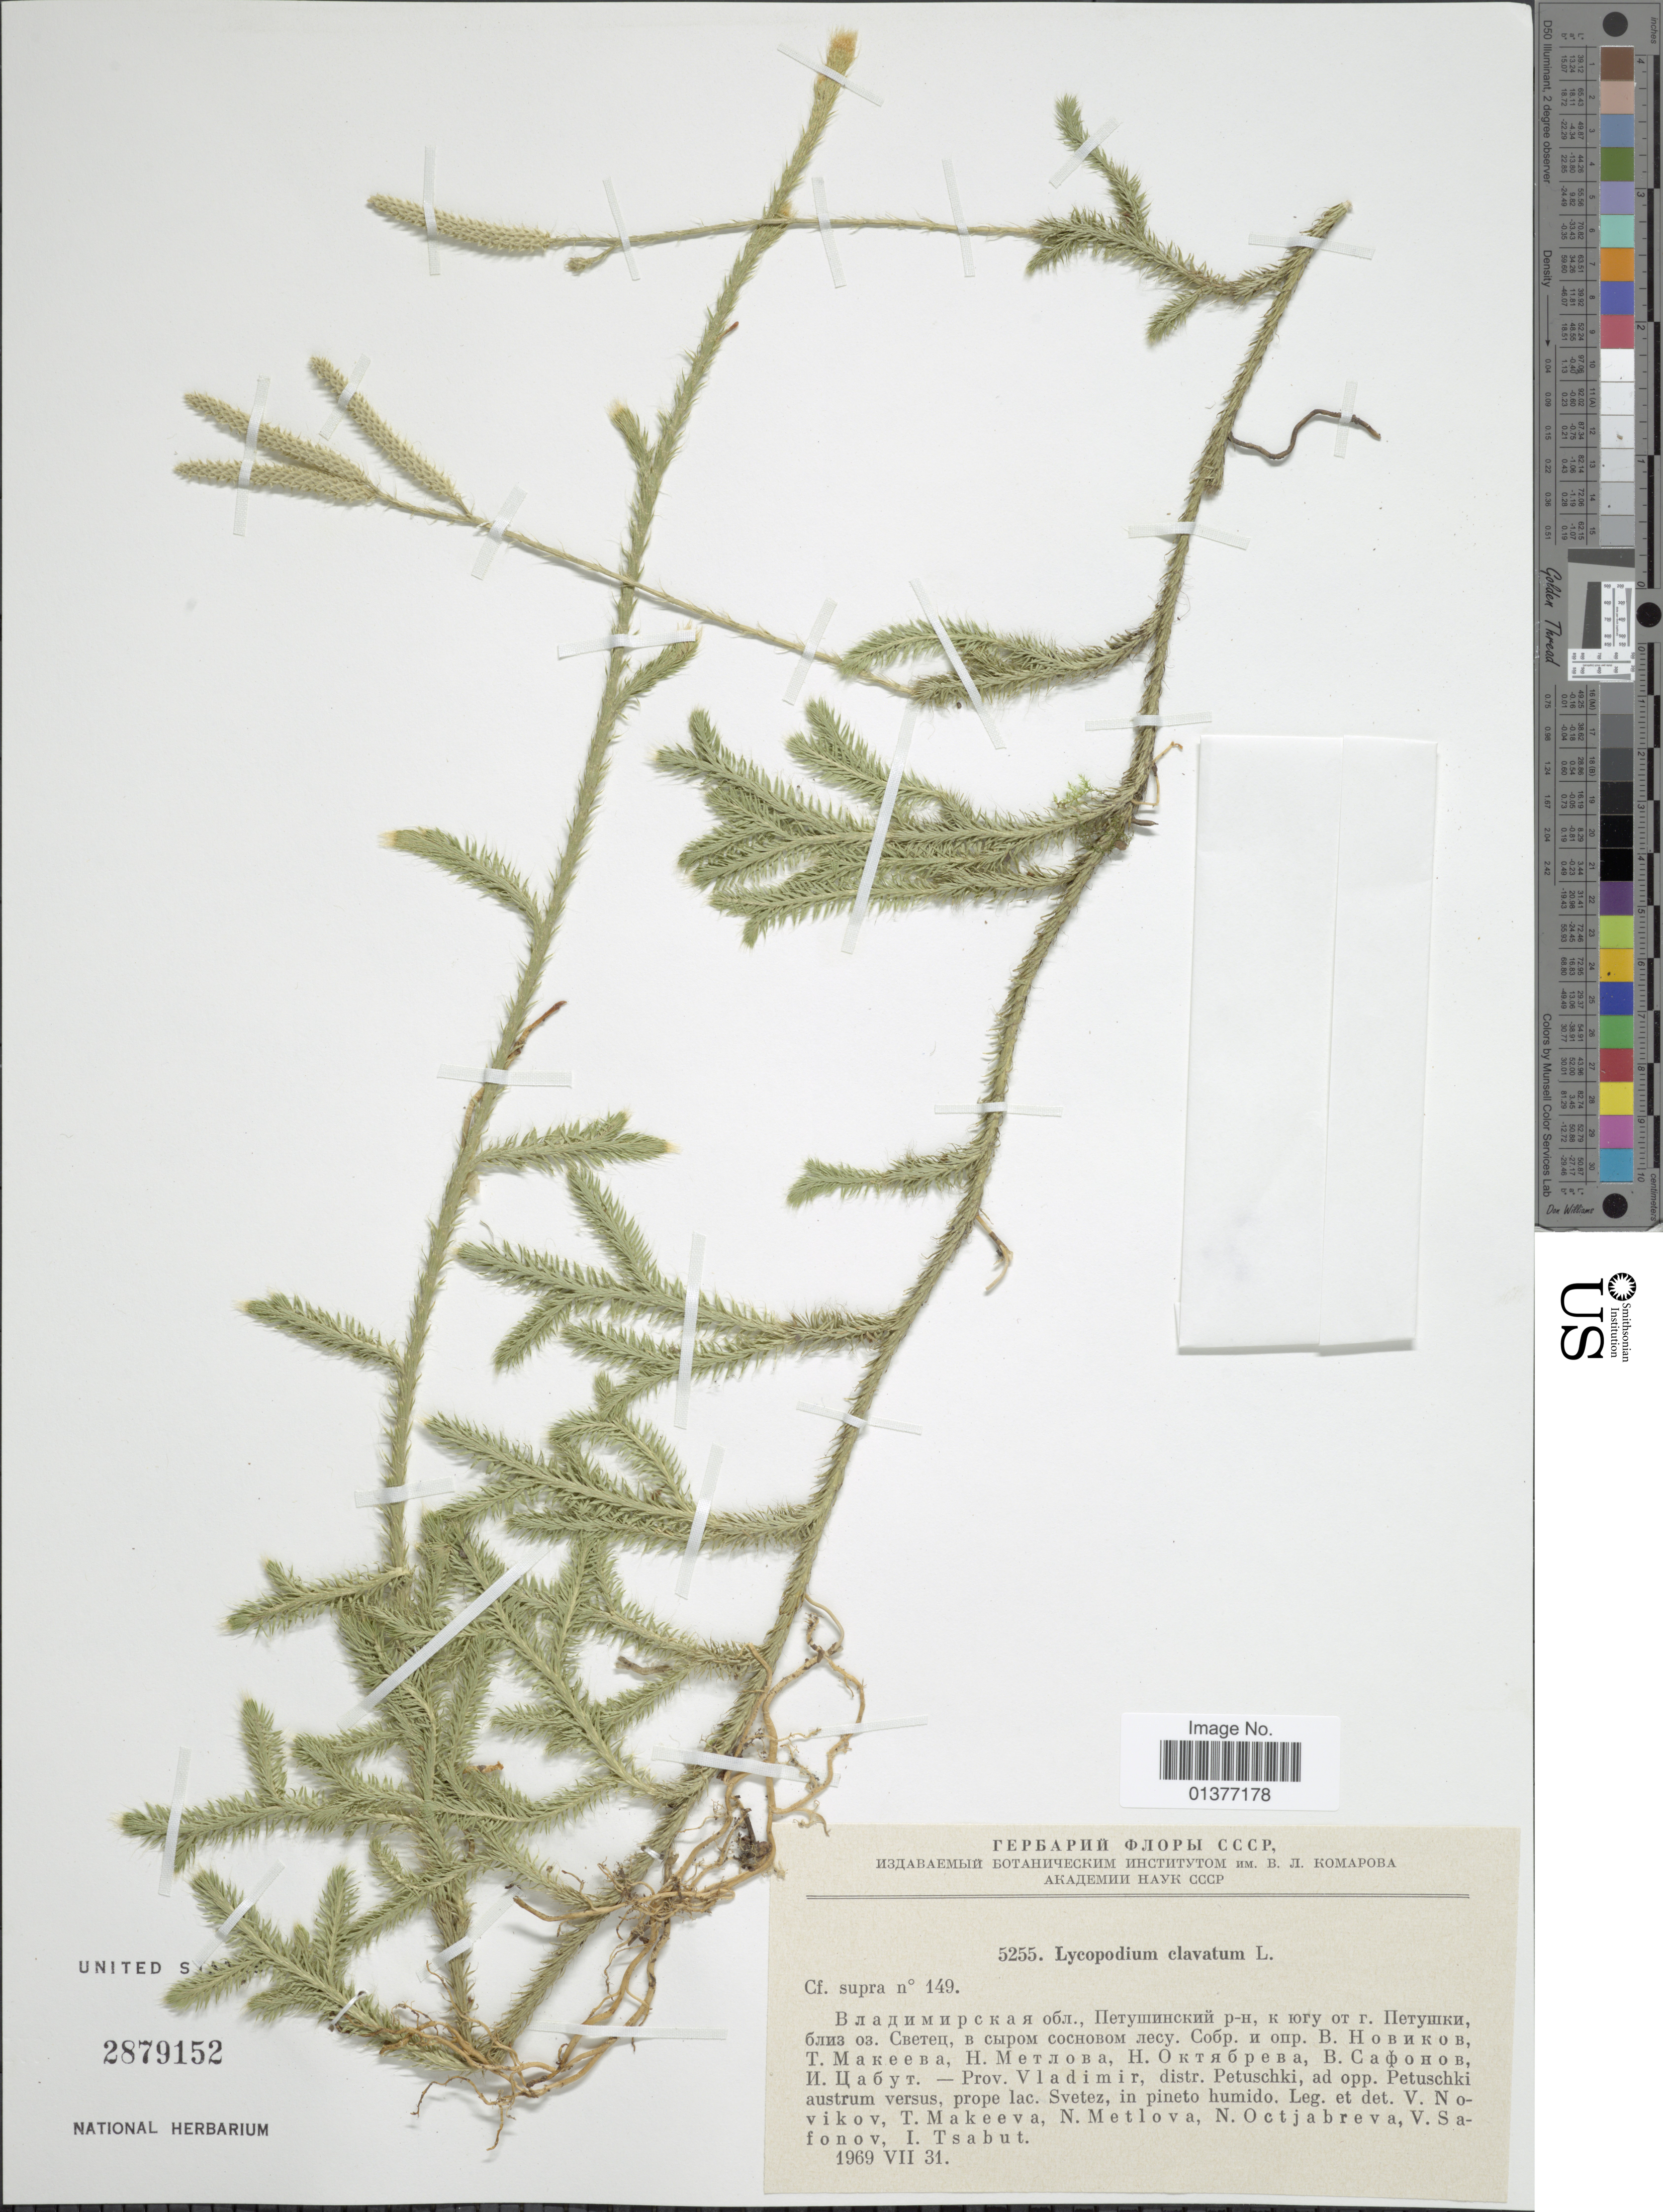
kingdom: Plantae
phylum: Tracheophyta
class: Lycopodiopsida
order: Lycopodiales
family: Lycopodiaceae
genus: Lycopodium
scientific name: Lycopodium clavatum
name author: L.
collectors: V. Novikov, T. Makeeva, N. Metlova, N. Octjabreva & et al.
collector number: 5255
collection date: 1969-07-31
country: Russian Federation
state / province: Vladimir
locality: Distr. Petuschki, ad opp. Petuschki austrum versus, prope lac. Svetez, in pineto humido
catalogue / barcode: US 2879152